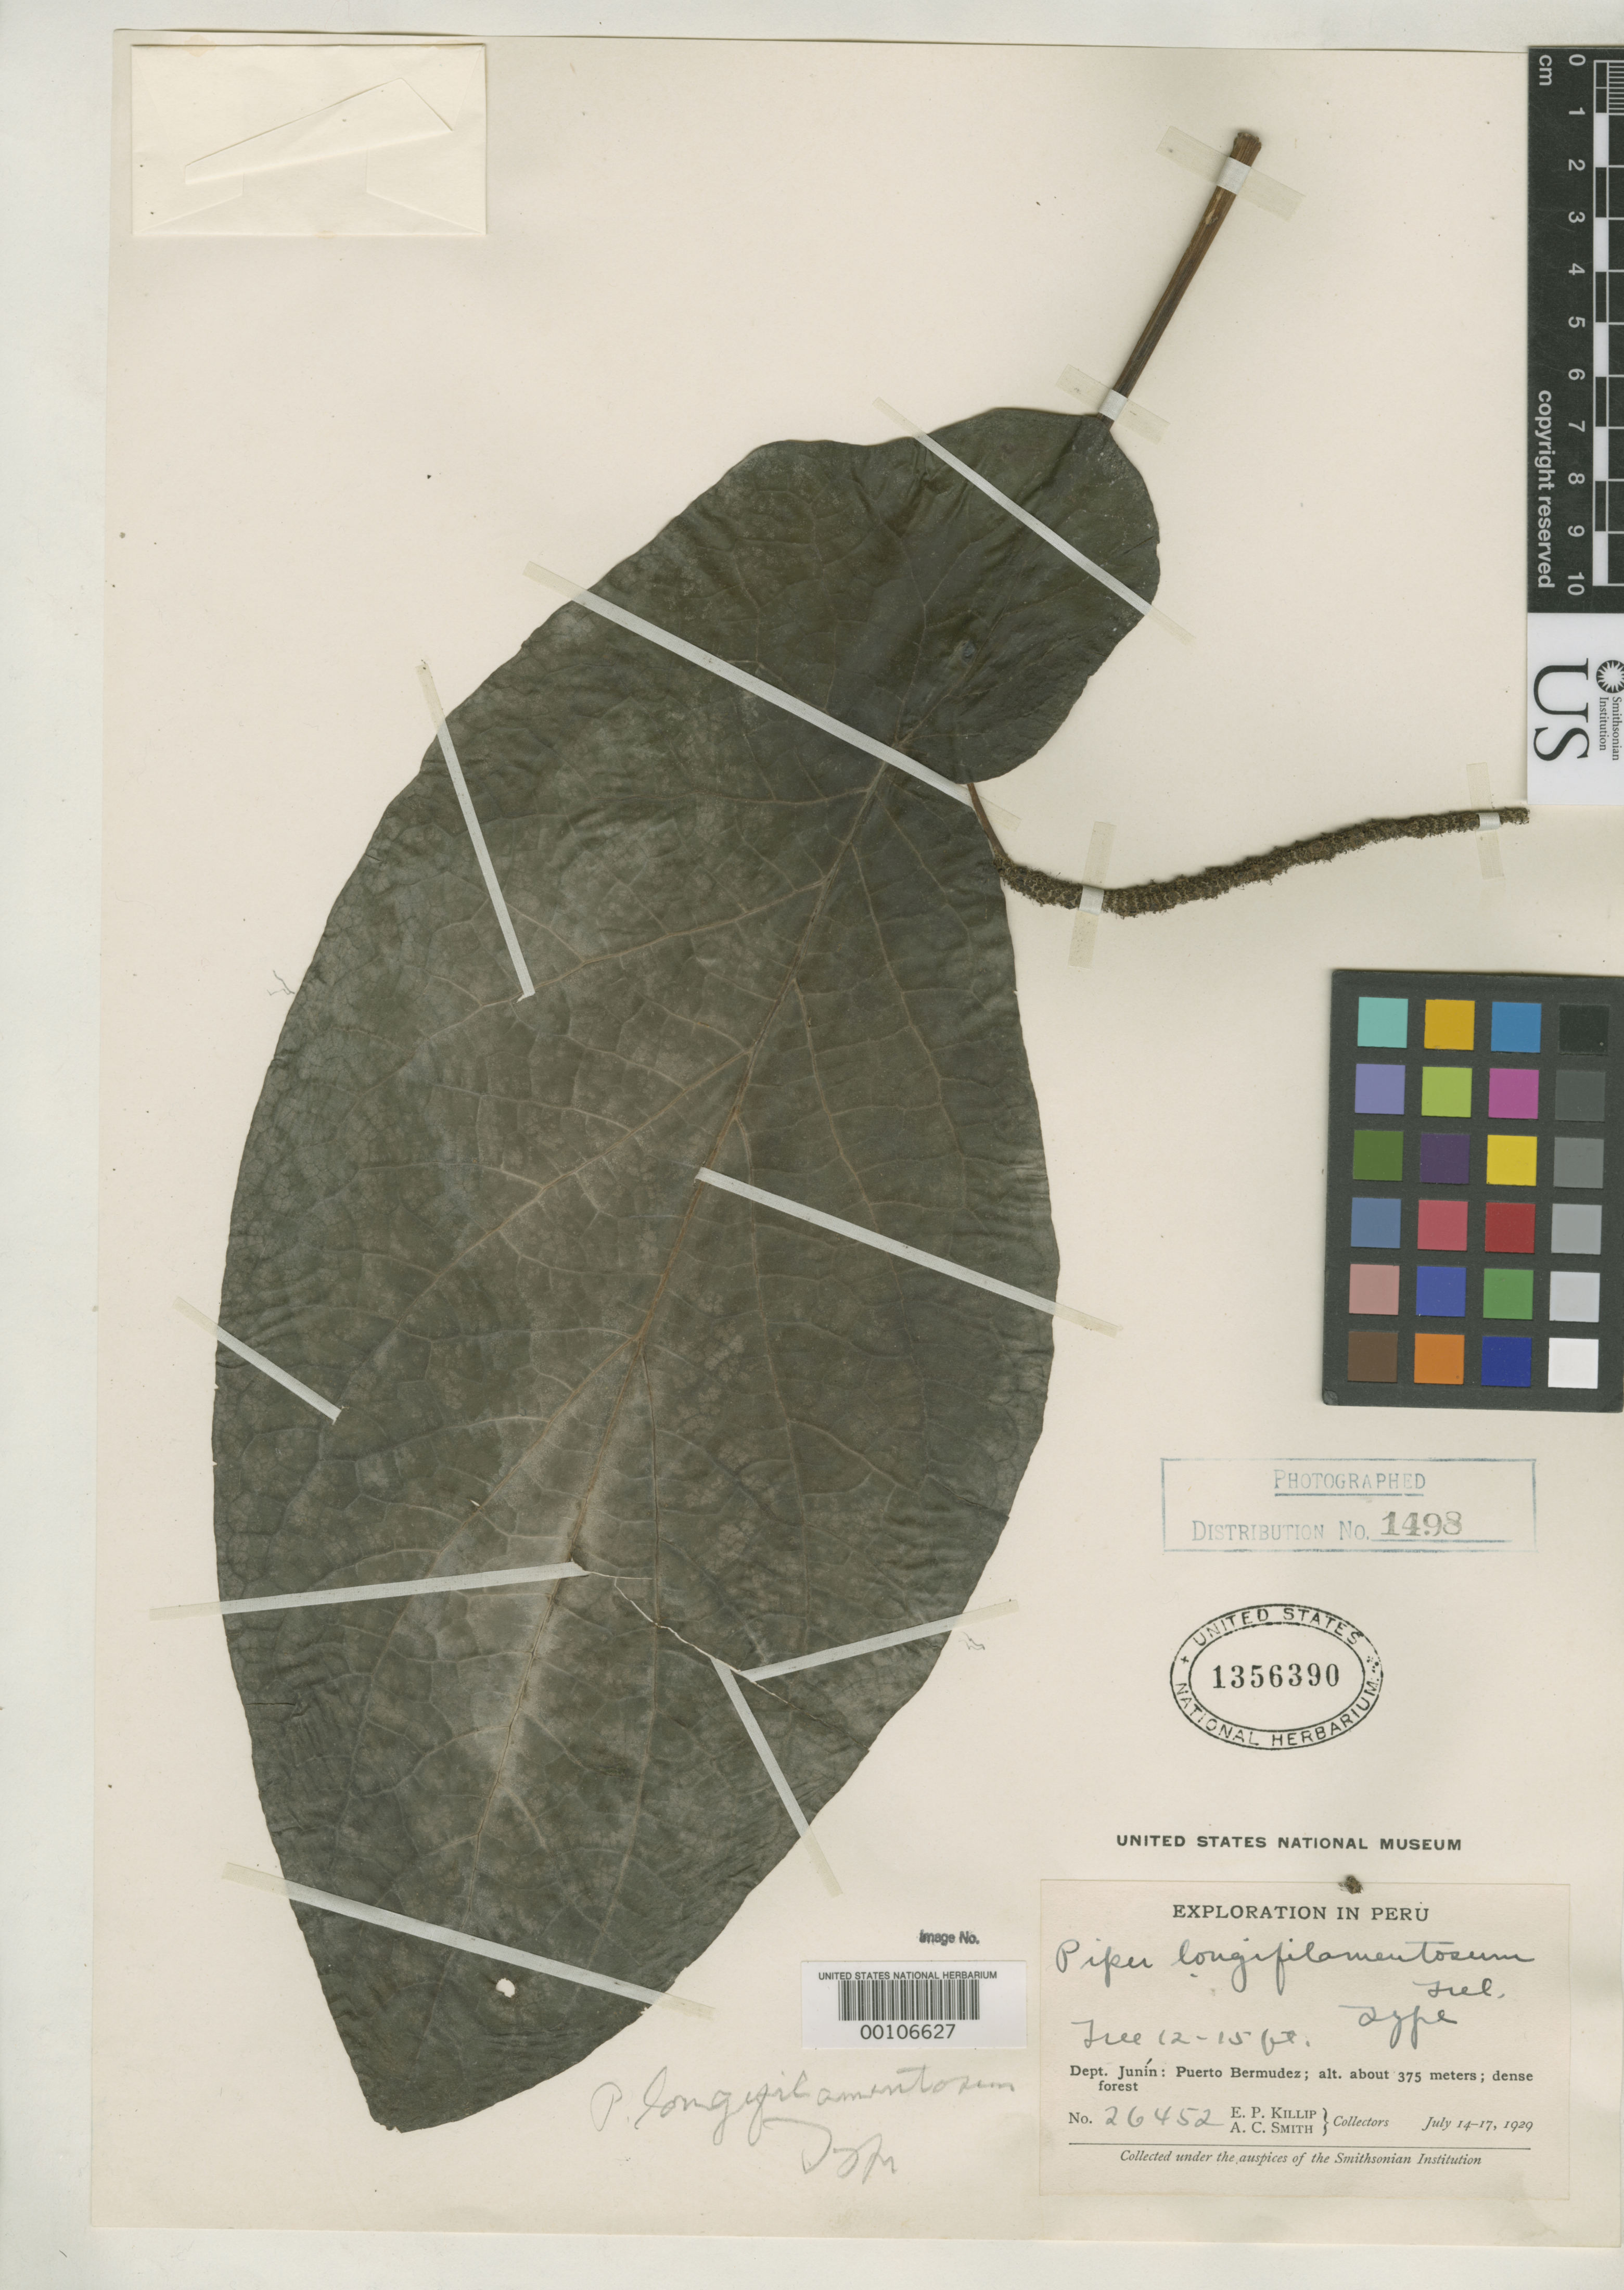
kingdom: Plantae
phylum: Tracheophyta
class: Magnoliopsida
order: Piperales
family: Piperaceae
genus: Piper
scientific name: Piper longifilamentosum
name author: Trel. in J.F. Macbr.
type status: Holotype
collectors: E. P. Killip & A. C. Smith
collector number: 26452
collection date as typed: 14 Jul 1929 to 17 Jul 1929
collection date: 1929-07-14/1929-07-17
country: Peru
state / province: Junín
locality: Puerto Bermudez.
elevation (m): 375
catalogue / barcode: US 1356390